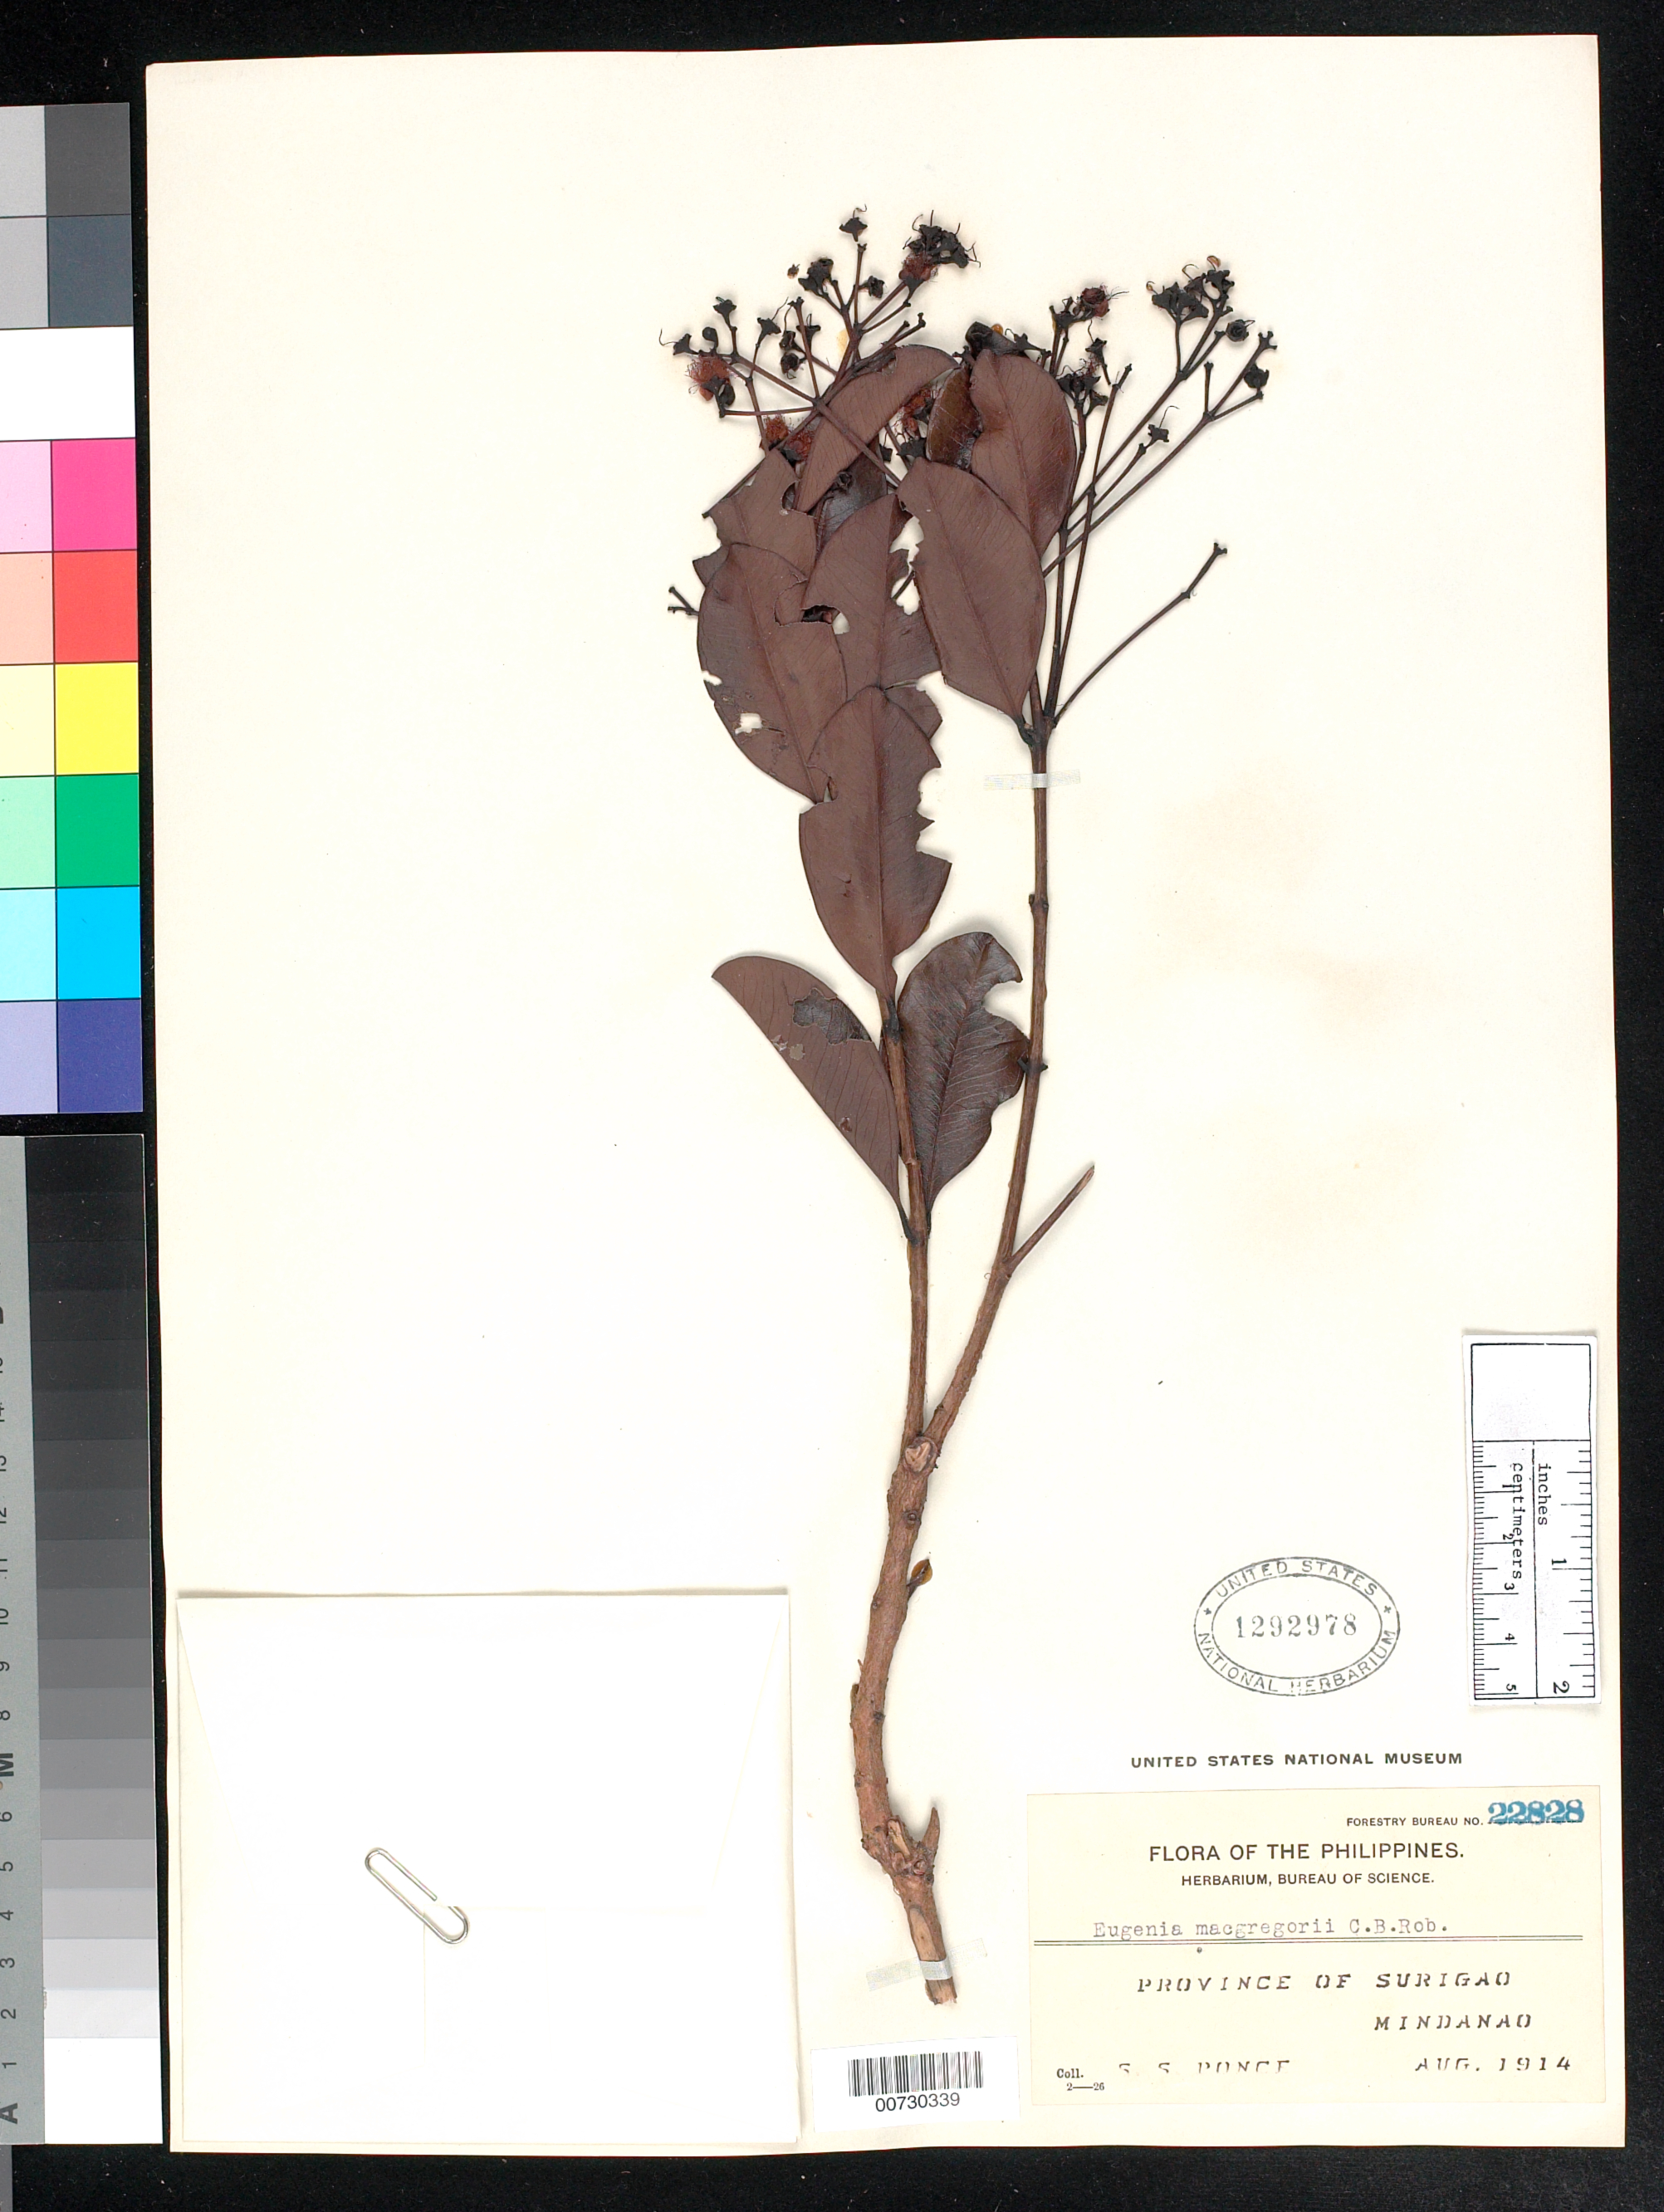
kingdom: Plantae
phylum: Tracheophyta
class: Magnoliopsida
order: Myrtales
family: Myrtaceae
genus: Syzygium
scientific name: Syzygium macgregorii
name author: (Merr.) Merr.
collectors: S. Ponce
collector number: For. Bur. 22828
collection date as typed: Aug 1914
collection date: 1914-08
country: Philippines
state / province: Caraga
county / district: Surigao del Norte / Surigao del Sur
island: Mindanao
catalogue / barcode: US 1292978